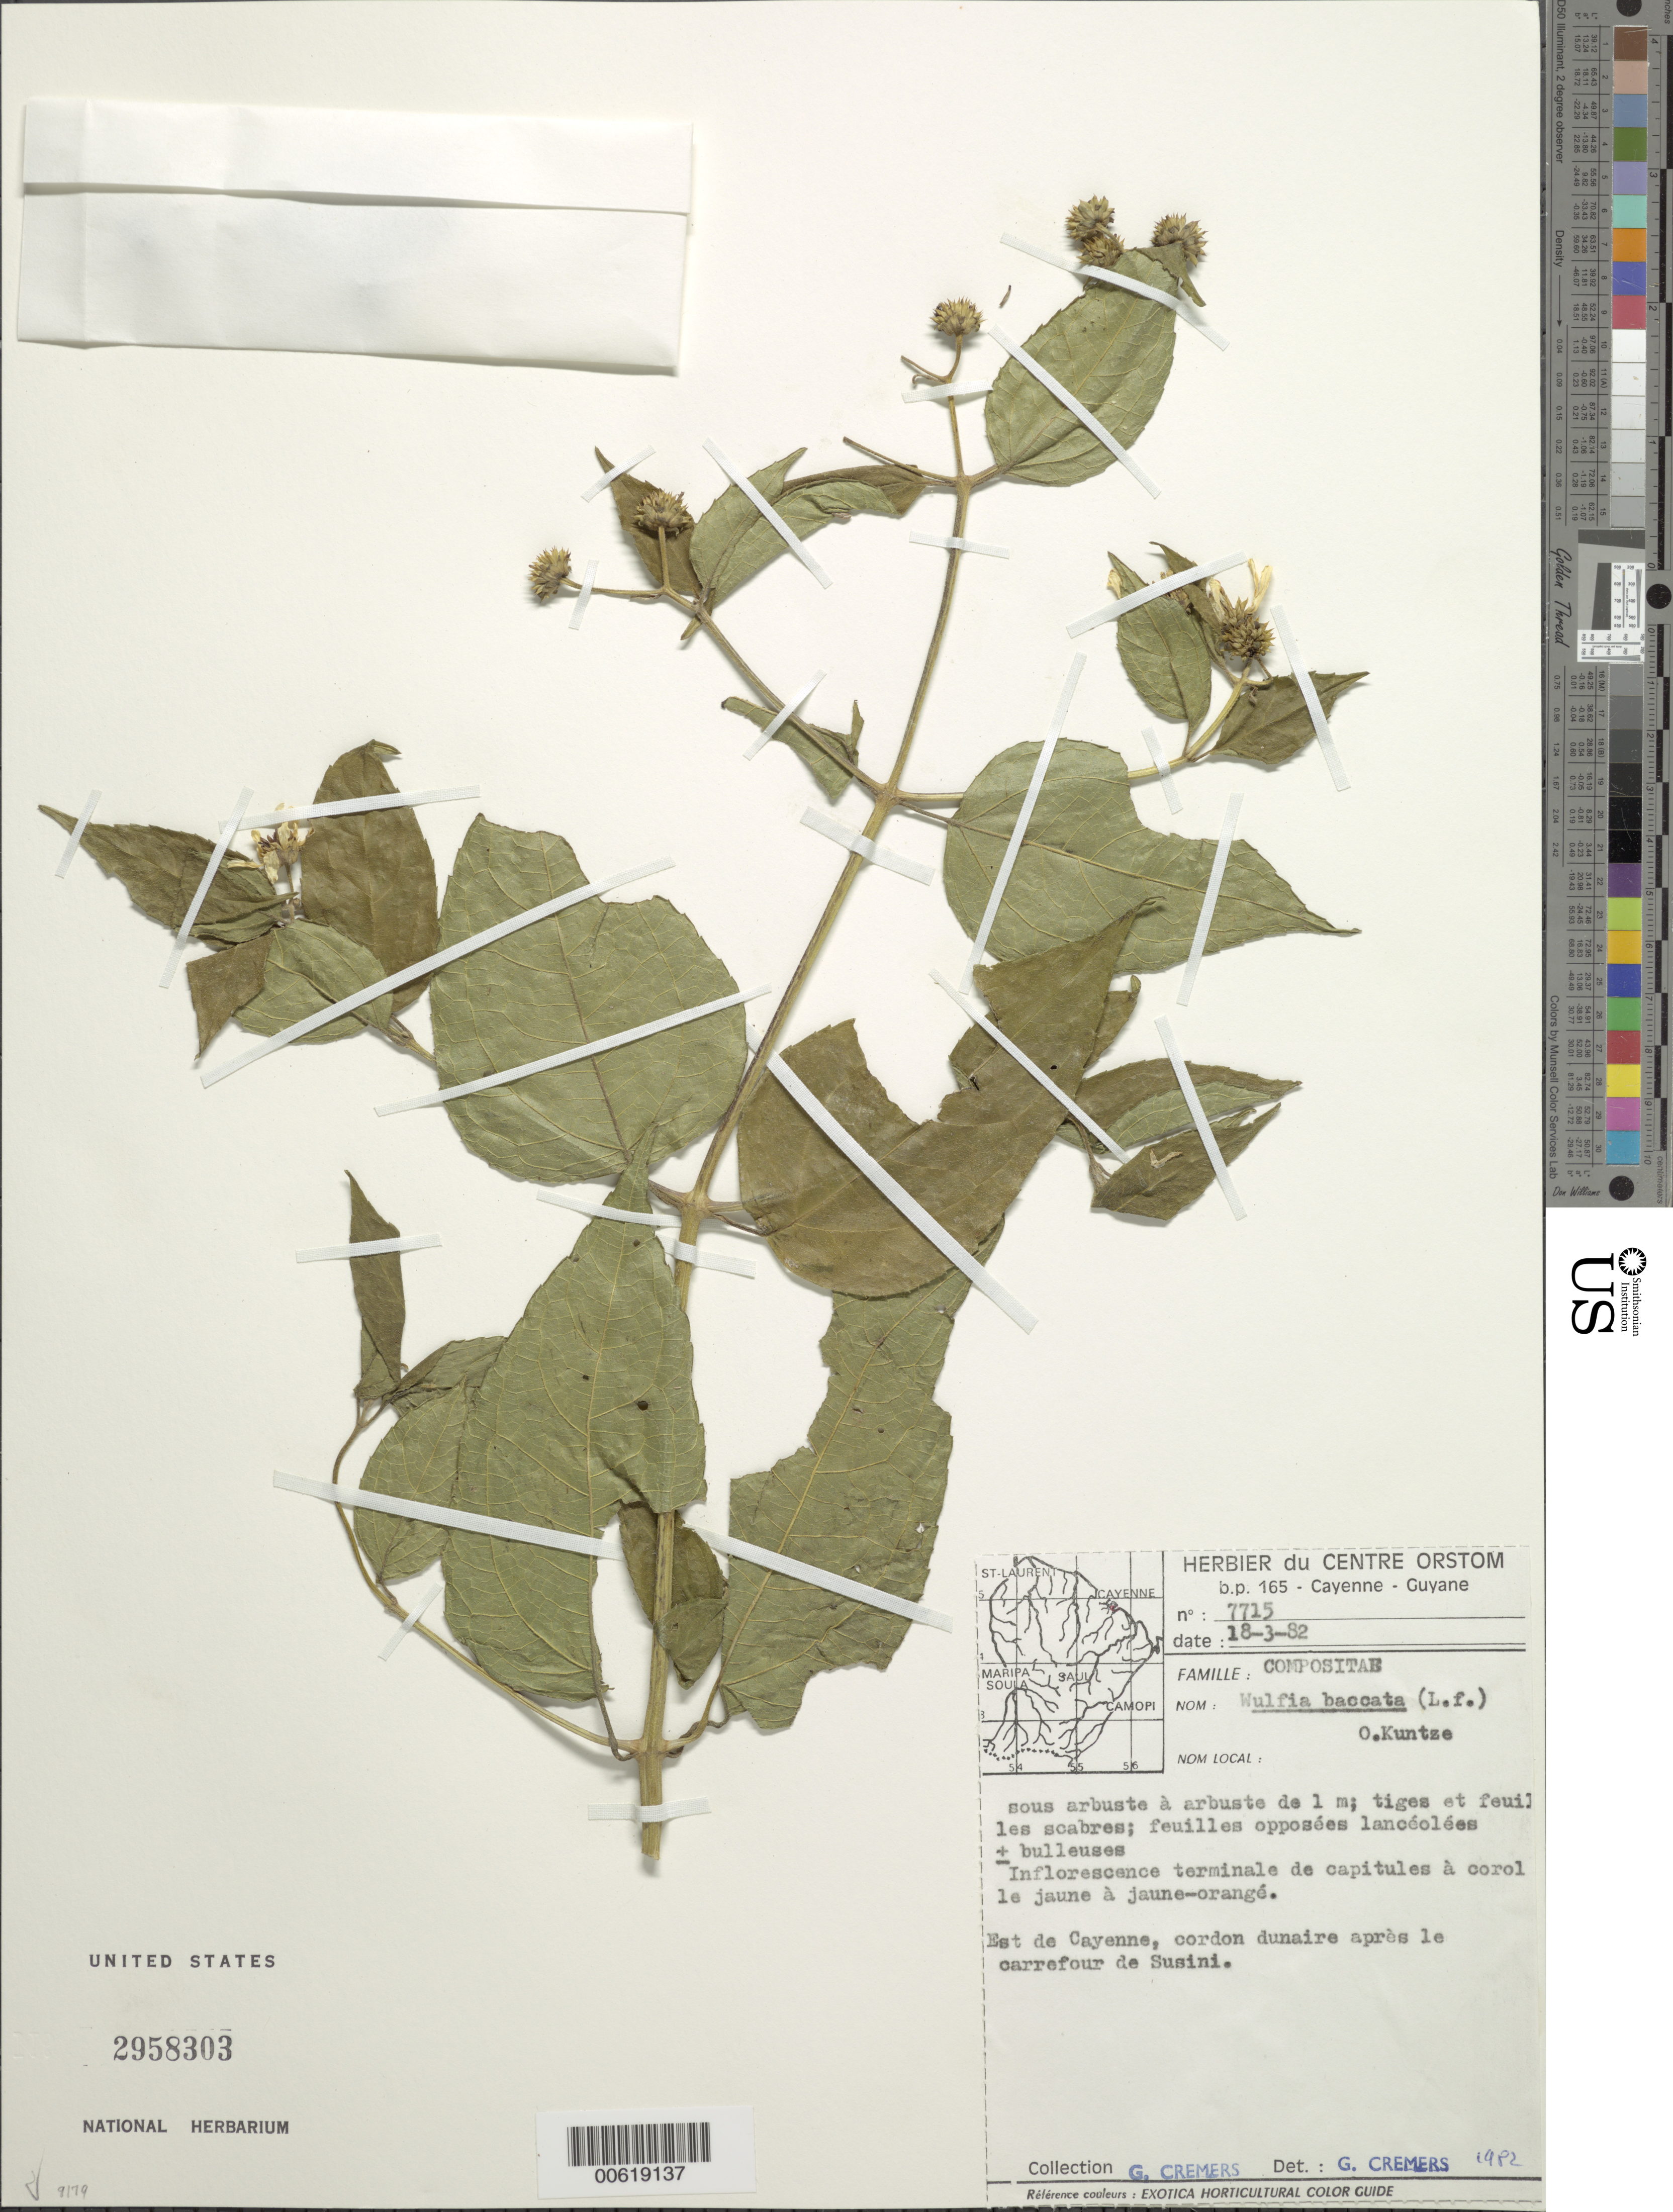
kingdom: Plantae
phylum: Tracheophyta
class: Magnoliopsida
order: Asterales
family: Asteraceae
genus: Wulffia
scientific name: Wulffia baccata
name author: (L. f.) Kuntze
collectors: G. Cremers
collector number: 7715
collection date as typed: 18-Mar-82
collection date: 1982-03-18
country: French Guiana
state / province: Cayenne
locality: Cayenne, E of, road to Susini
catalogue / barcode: US 2958303